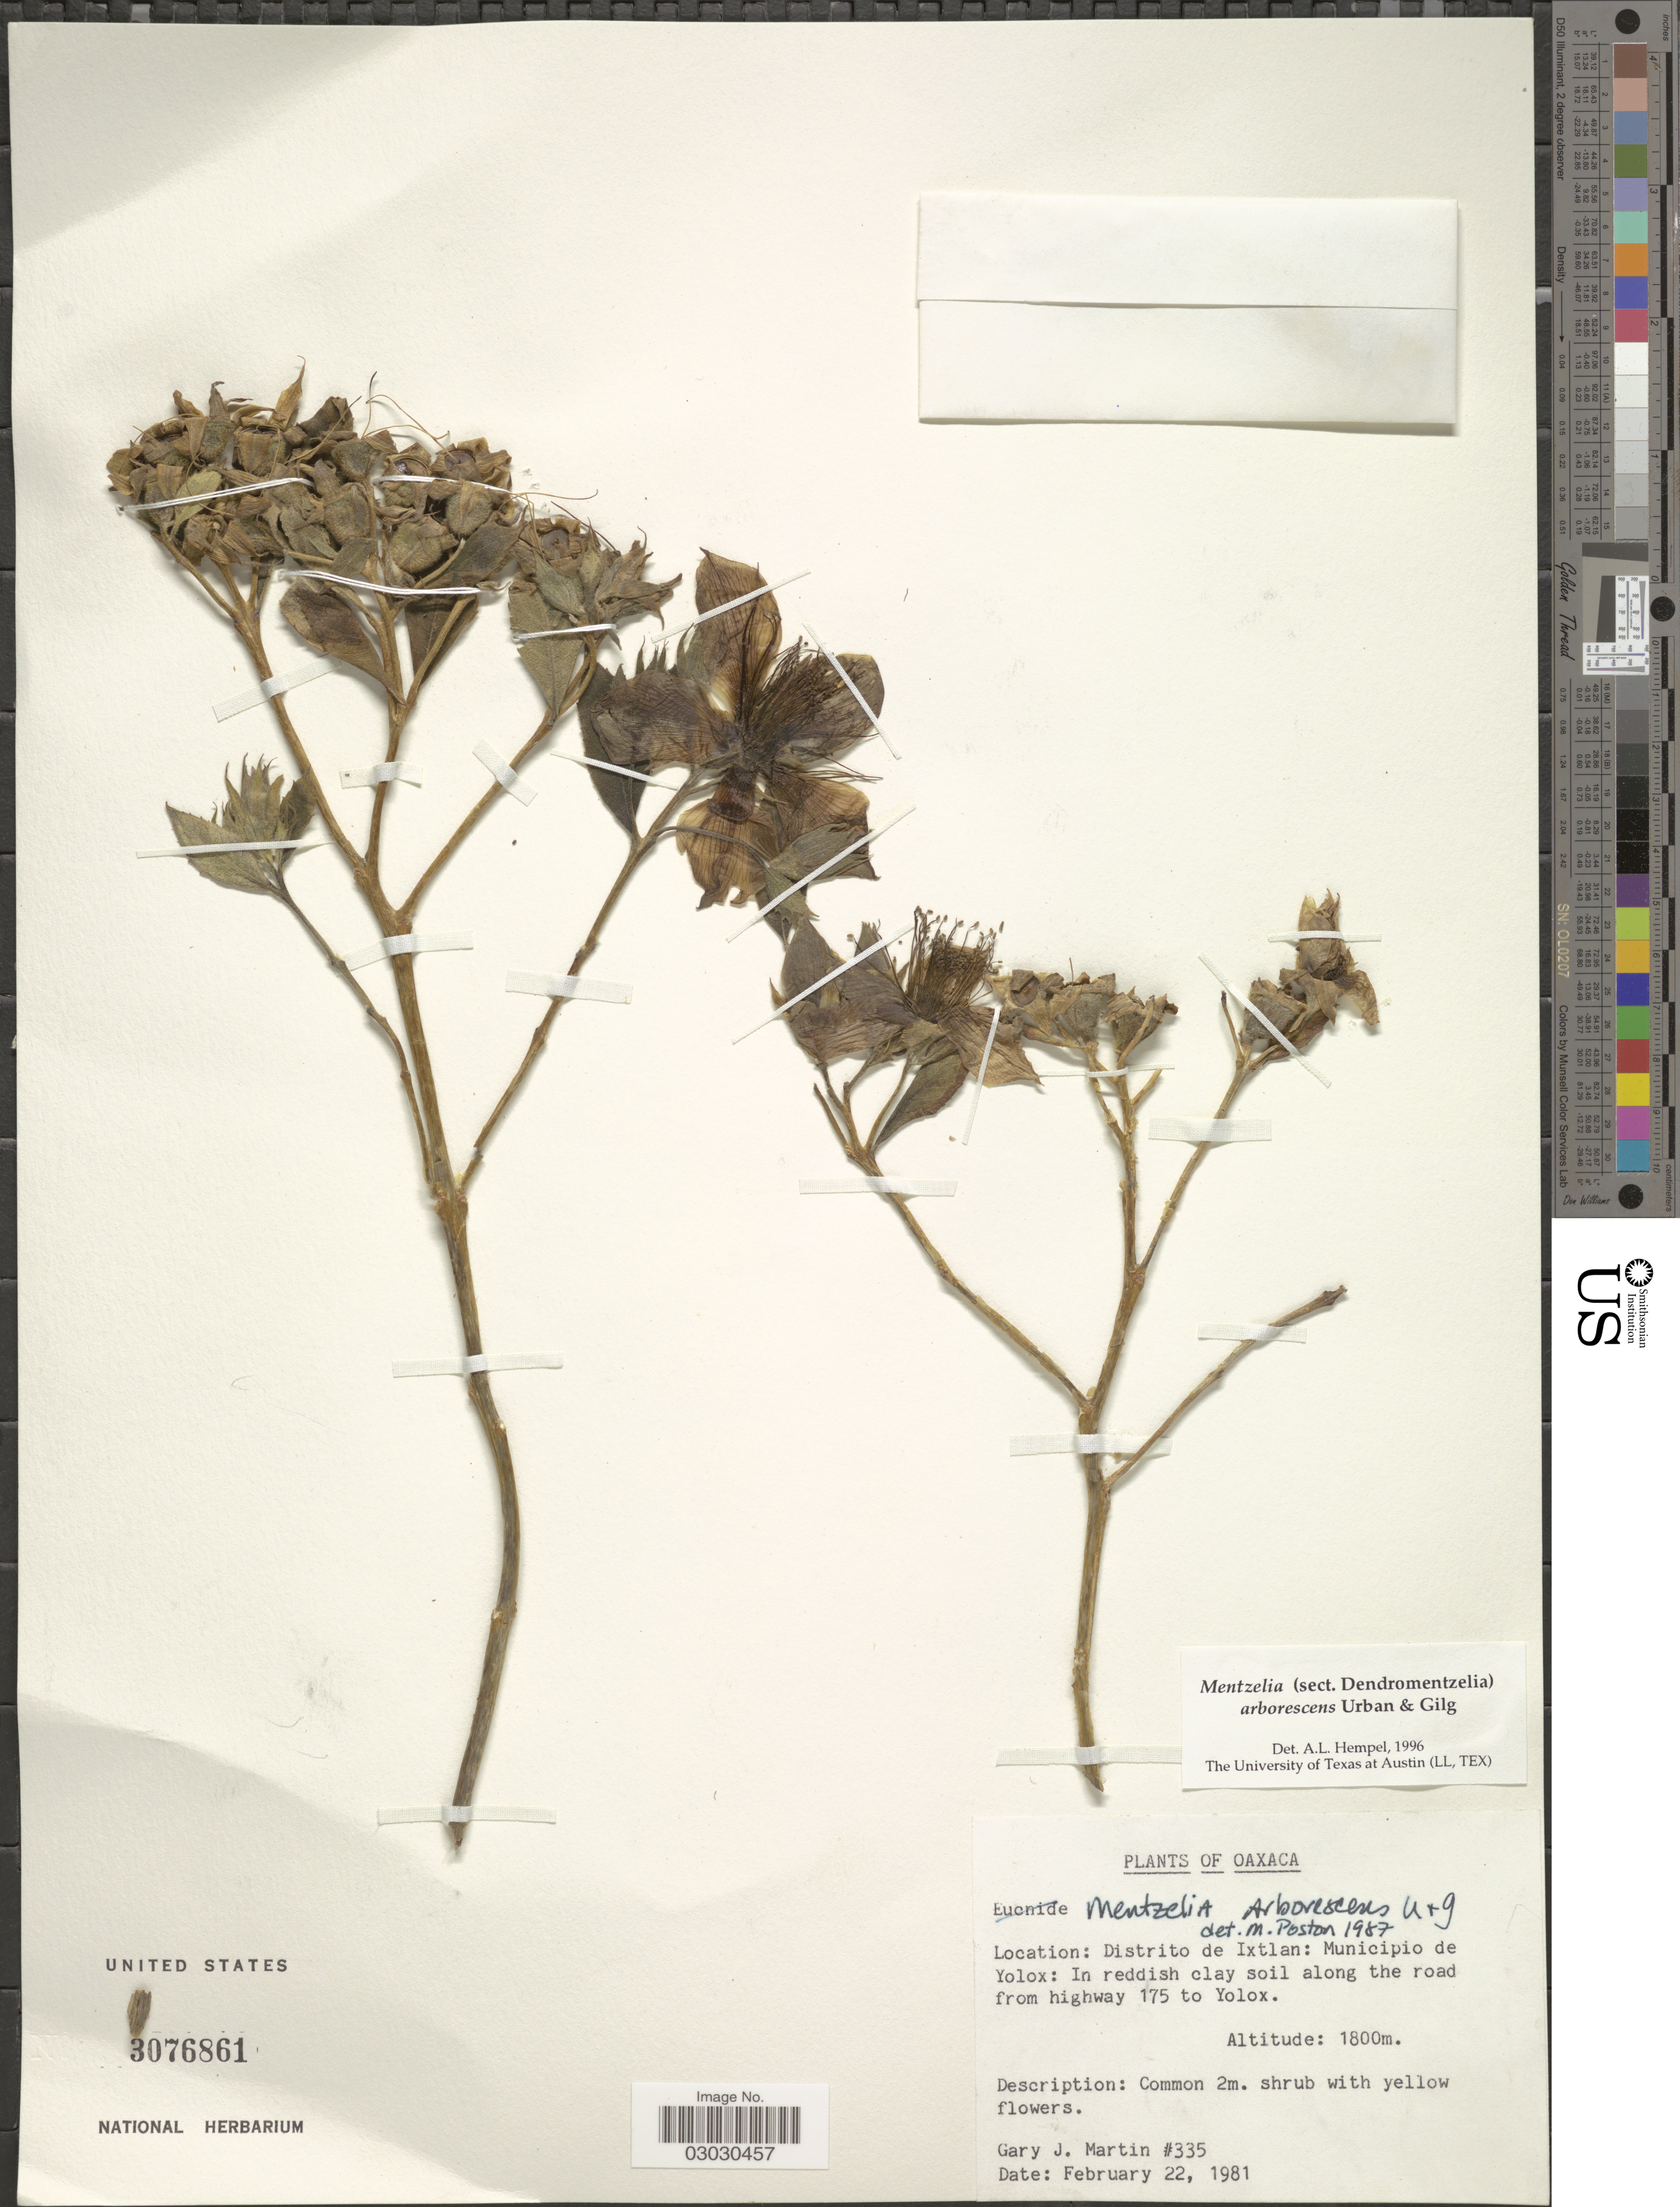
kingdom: Plantae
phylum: Tracheophyta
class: Magnoliopsida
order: Cornales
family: Loasaceae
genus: Mentzelia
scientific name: Mentzelia arborescens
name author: Urb. & Gilg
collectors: G. J. Martin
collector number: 335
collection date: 1981-02-22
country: Mexico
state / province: Oaxaca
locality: Distrito de Ixtlan: Municipio de Yolo: In reddish clay soil along the road from highway 175 to Yolox.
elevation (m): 1800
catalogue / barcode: US 3076861